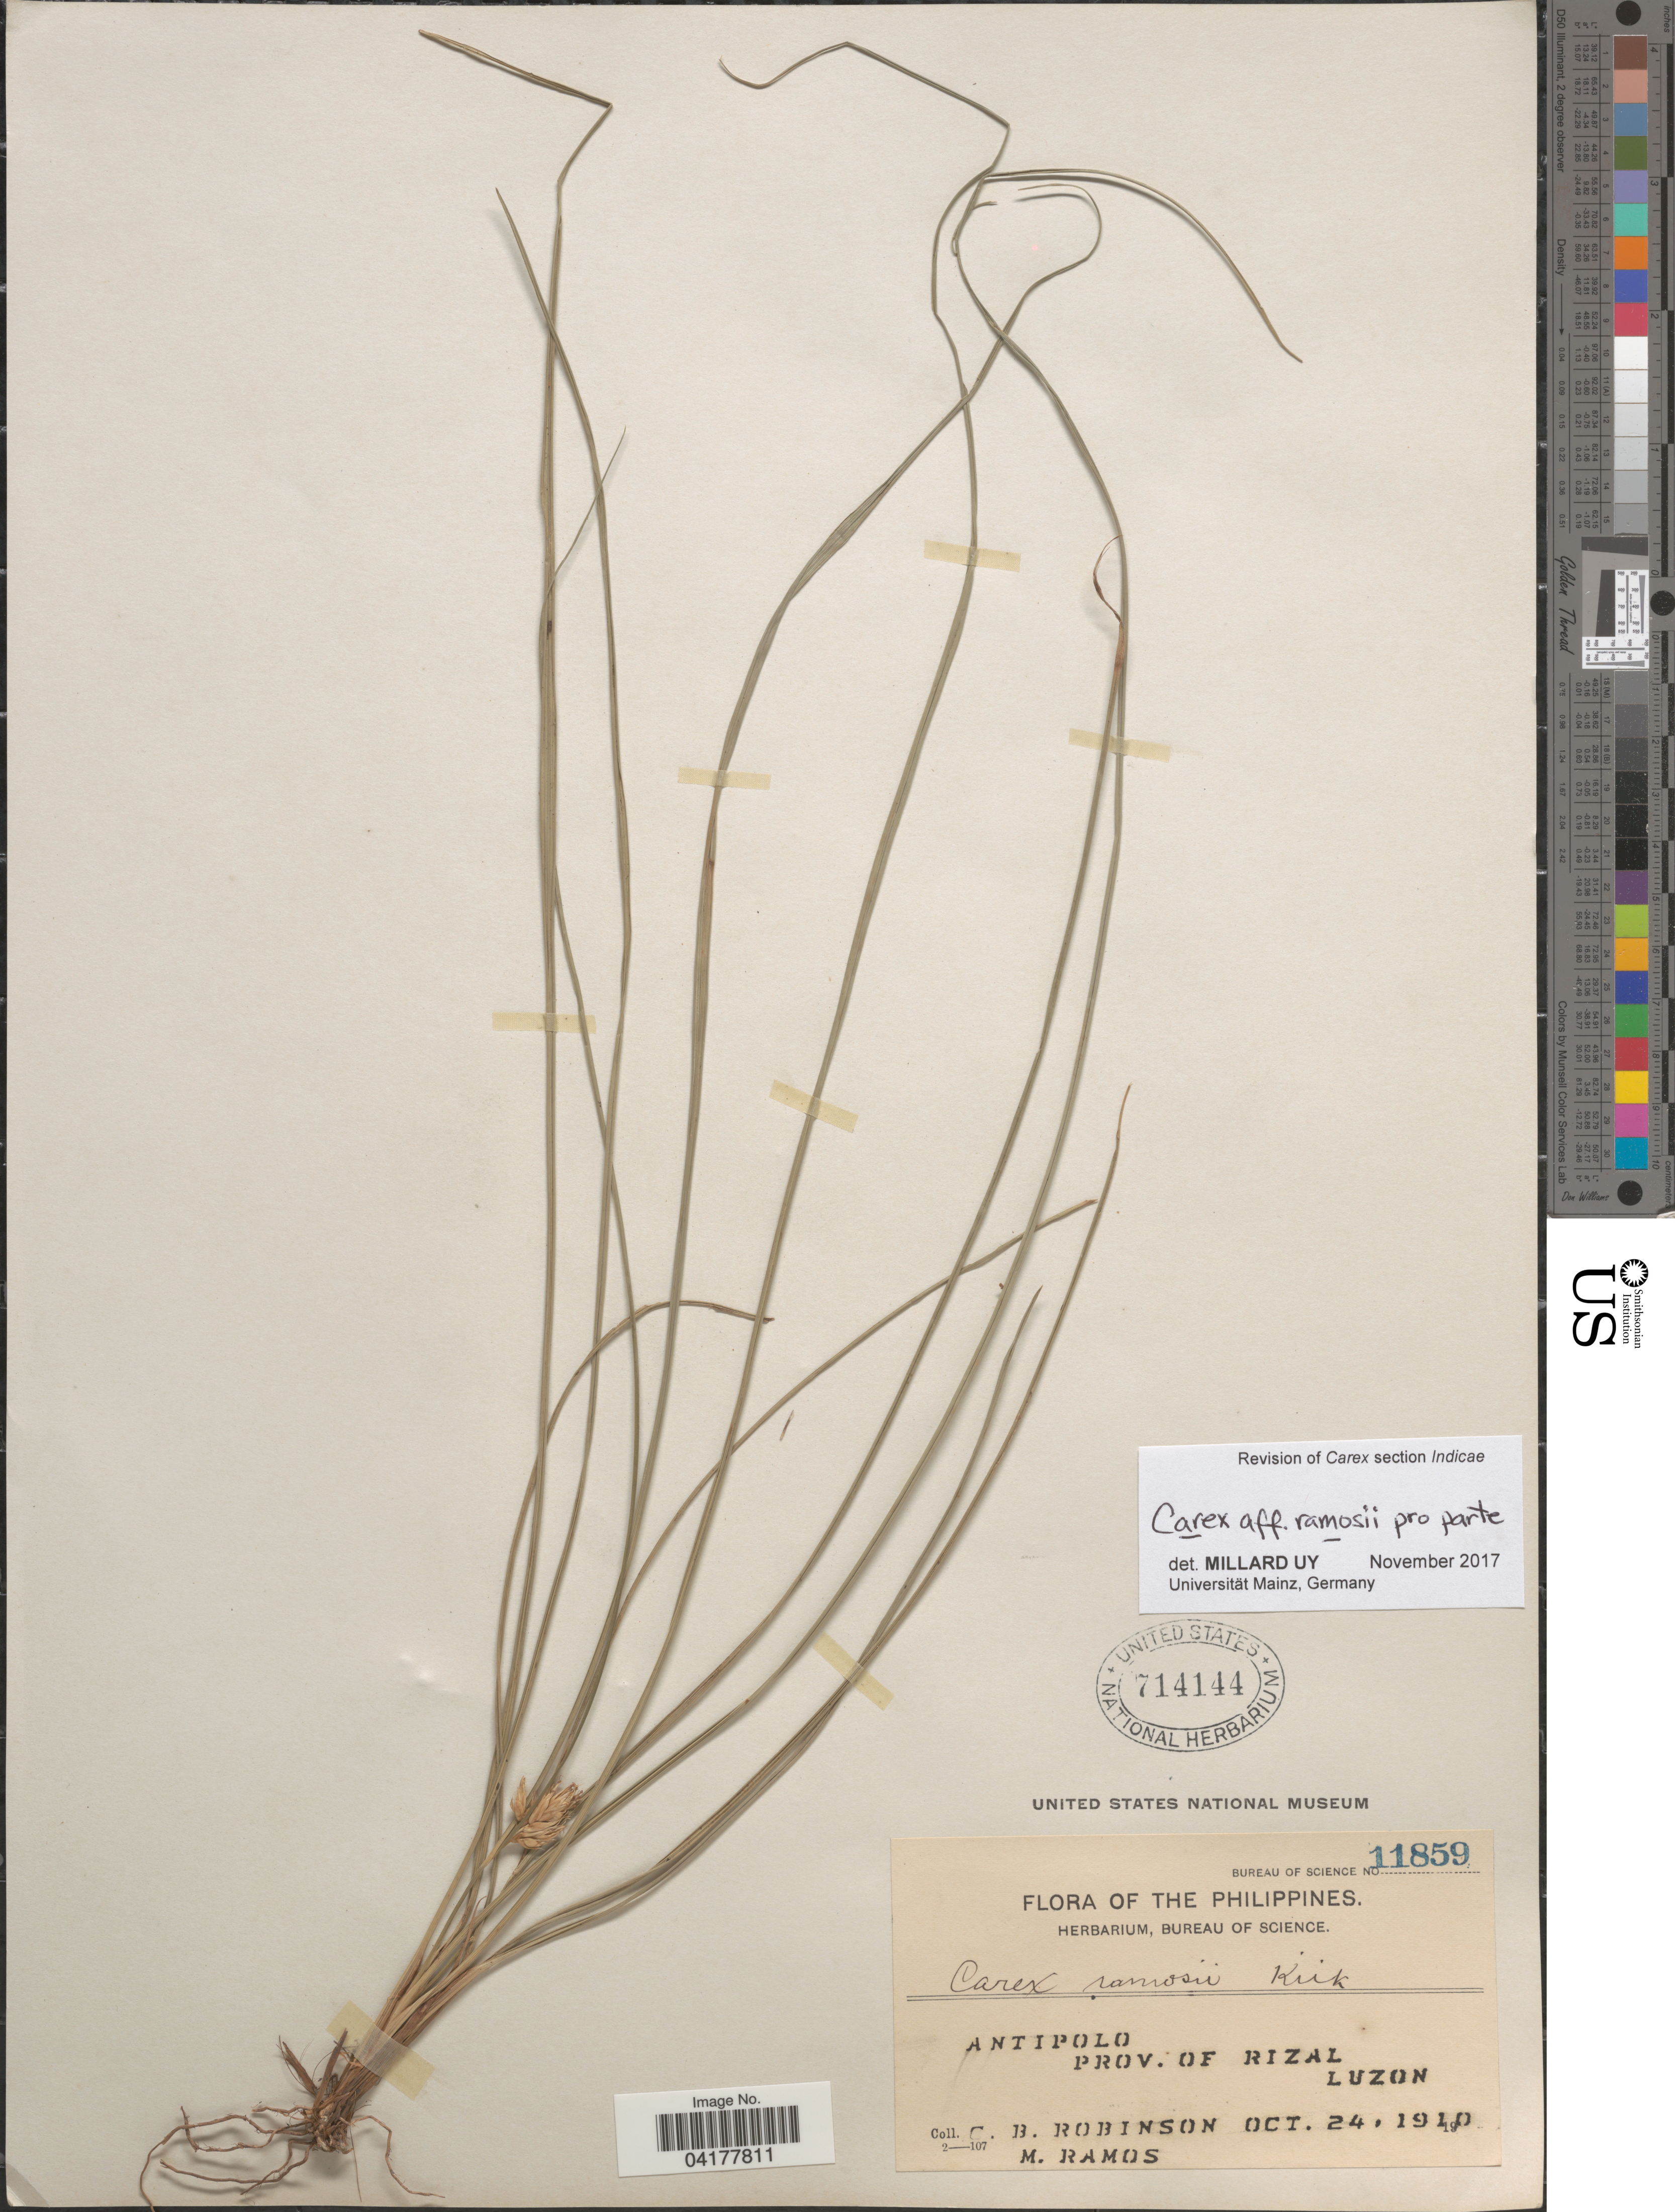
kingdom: Plantae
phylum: Tracheophyta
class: Liliopsida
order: Poales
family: Cyperaceae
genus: Carex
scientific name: Carex ramosii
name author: Kük.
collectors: C. Robinson & M. Ramos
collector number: Bureau of Science 11859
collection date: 1910-10-24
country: Philippines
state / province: Calabarzon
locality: Antipolo. Prov. of Rizal. Luzon.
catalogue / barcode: US 714144